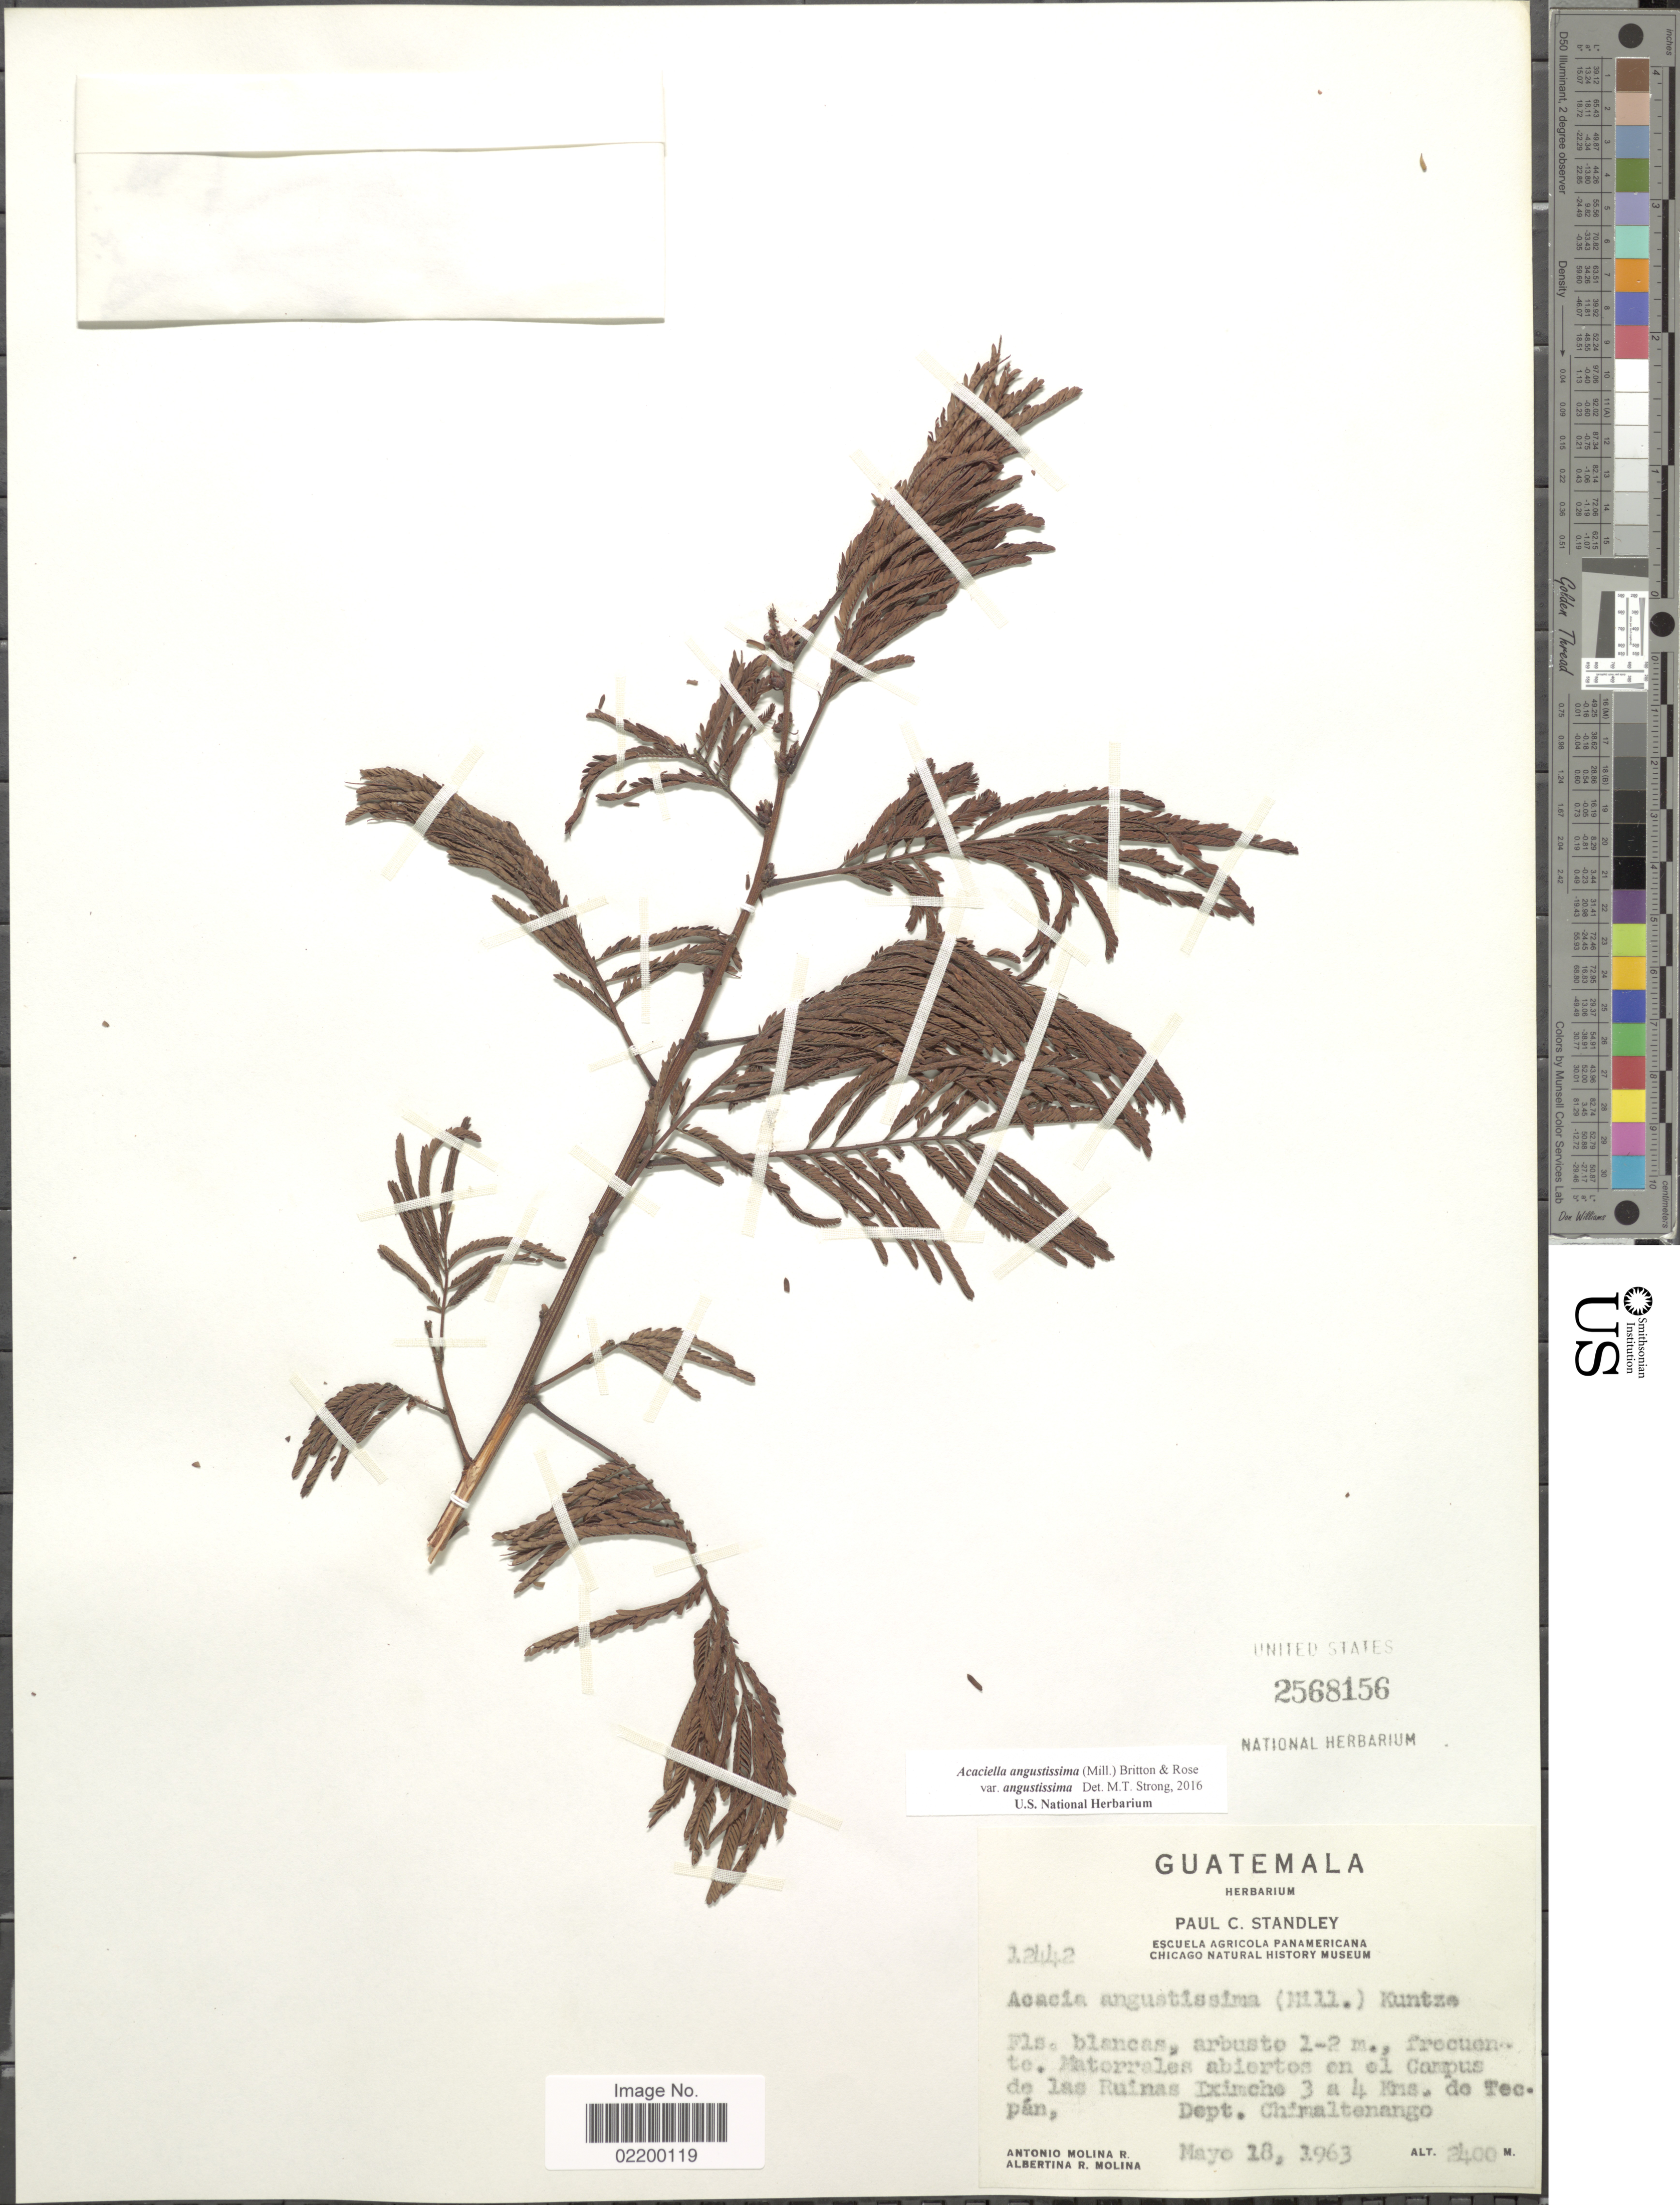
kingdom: Plantae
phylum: Tracheophyta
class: Magnoliopsida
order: Fabales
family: Fabaceae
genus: Acaciella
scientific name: Acaciella angustissima var. angustissima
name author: (Mill.) Britton & Rose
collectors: A. Molina R. & A. R. Molina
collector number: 12442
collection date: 1963-05-18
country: Guatemala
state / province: Chimaltenango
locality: Matorrales abiertos en el Campus de las Ruinas Iximche 3 a 4 Kms. de Tecpan, Dept. Chimaltenango.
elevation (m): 2400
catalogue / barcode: US 2568156